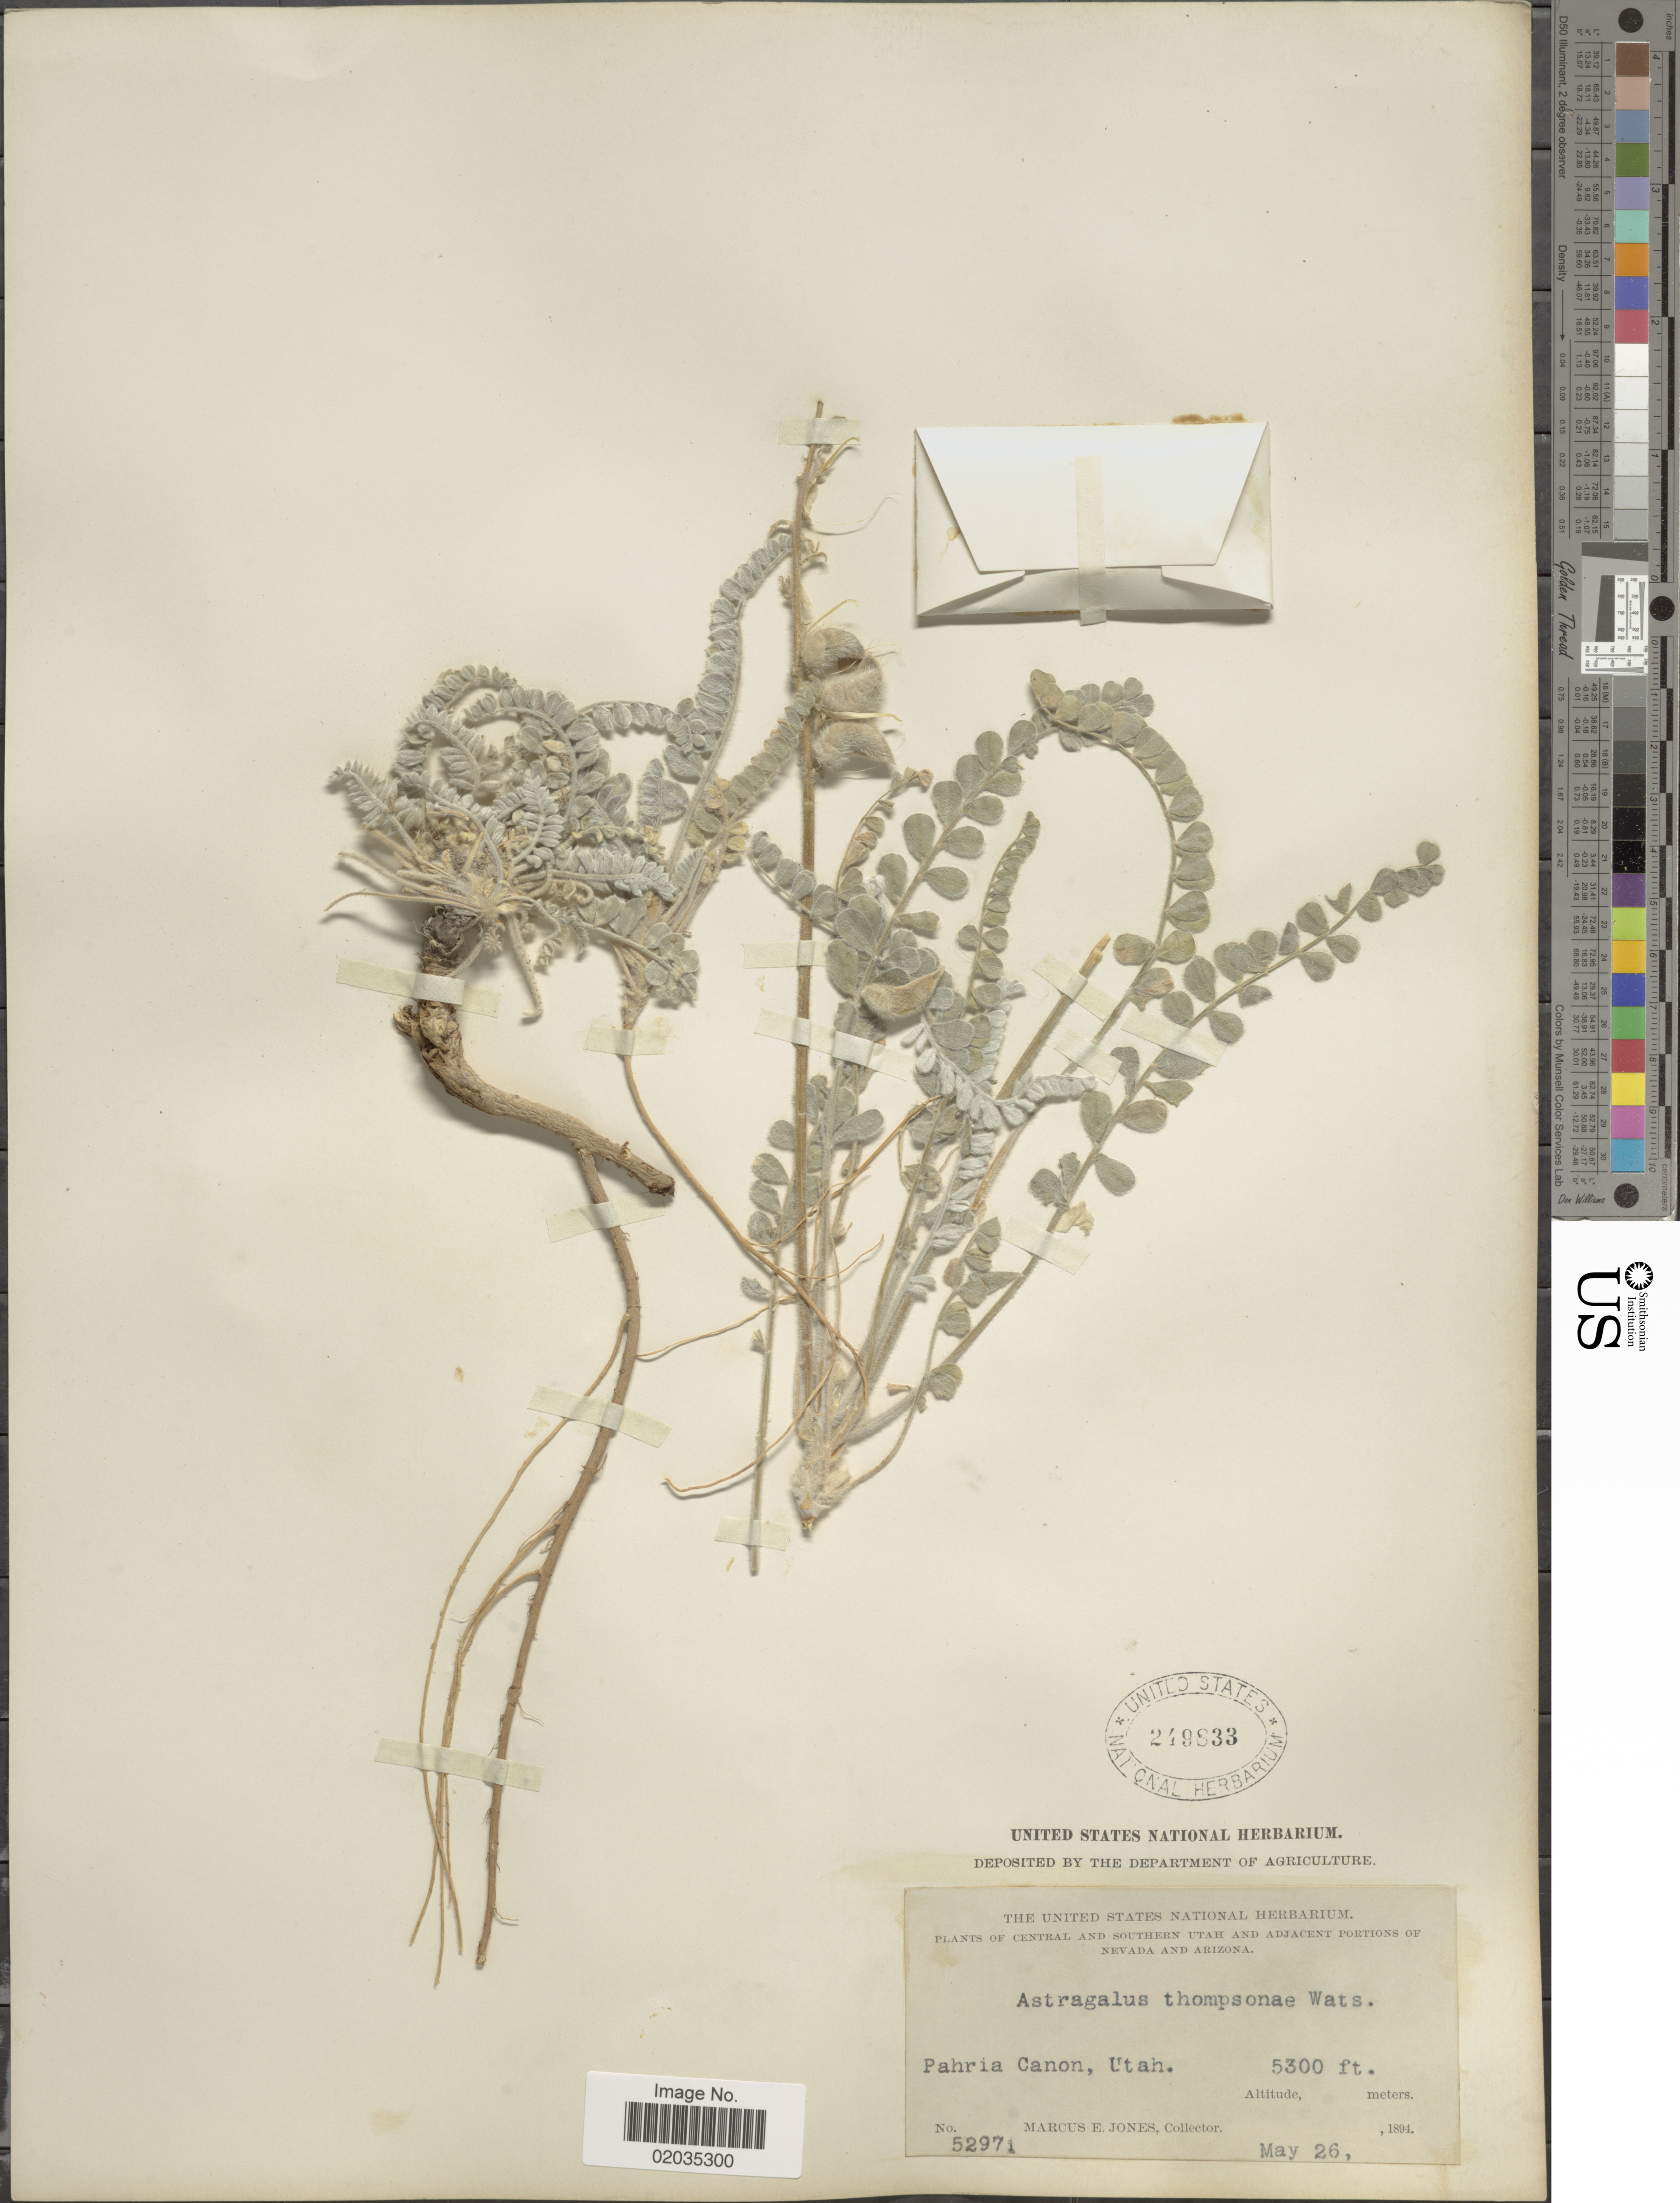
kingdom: Plantae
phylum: Tracheophyta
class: Magnoliopsida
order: Fabales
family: Fabaceae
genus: Astragalus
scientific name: Astragalus thompsonae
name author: S. Watson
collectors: M. E. Jones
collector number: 5297i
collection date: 1894-05-26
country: United States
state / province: Utah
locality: Central and southern Utah. Pahria Canon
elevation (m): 1615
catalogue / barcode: US 249833